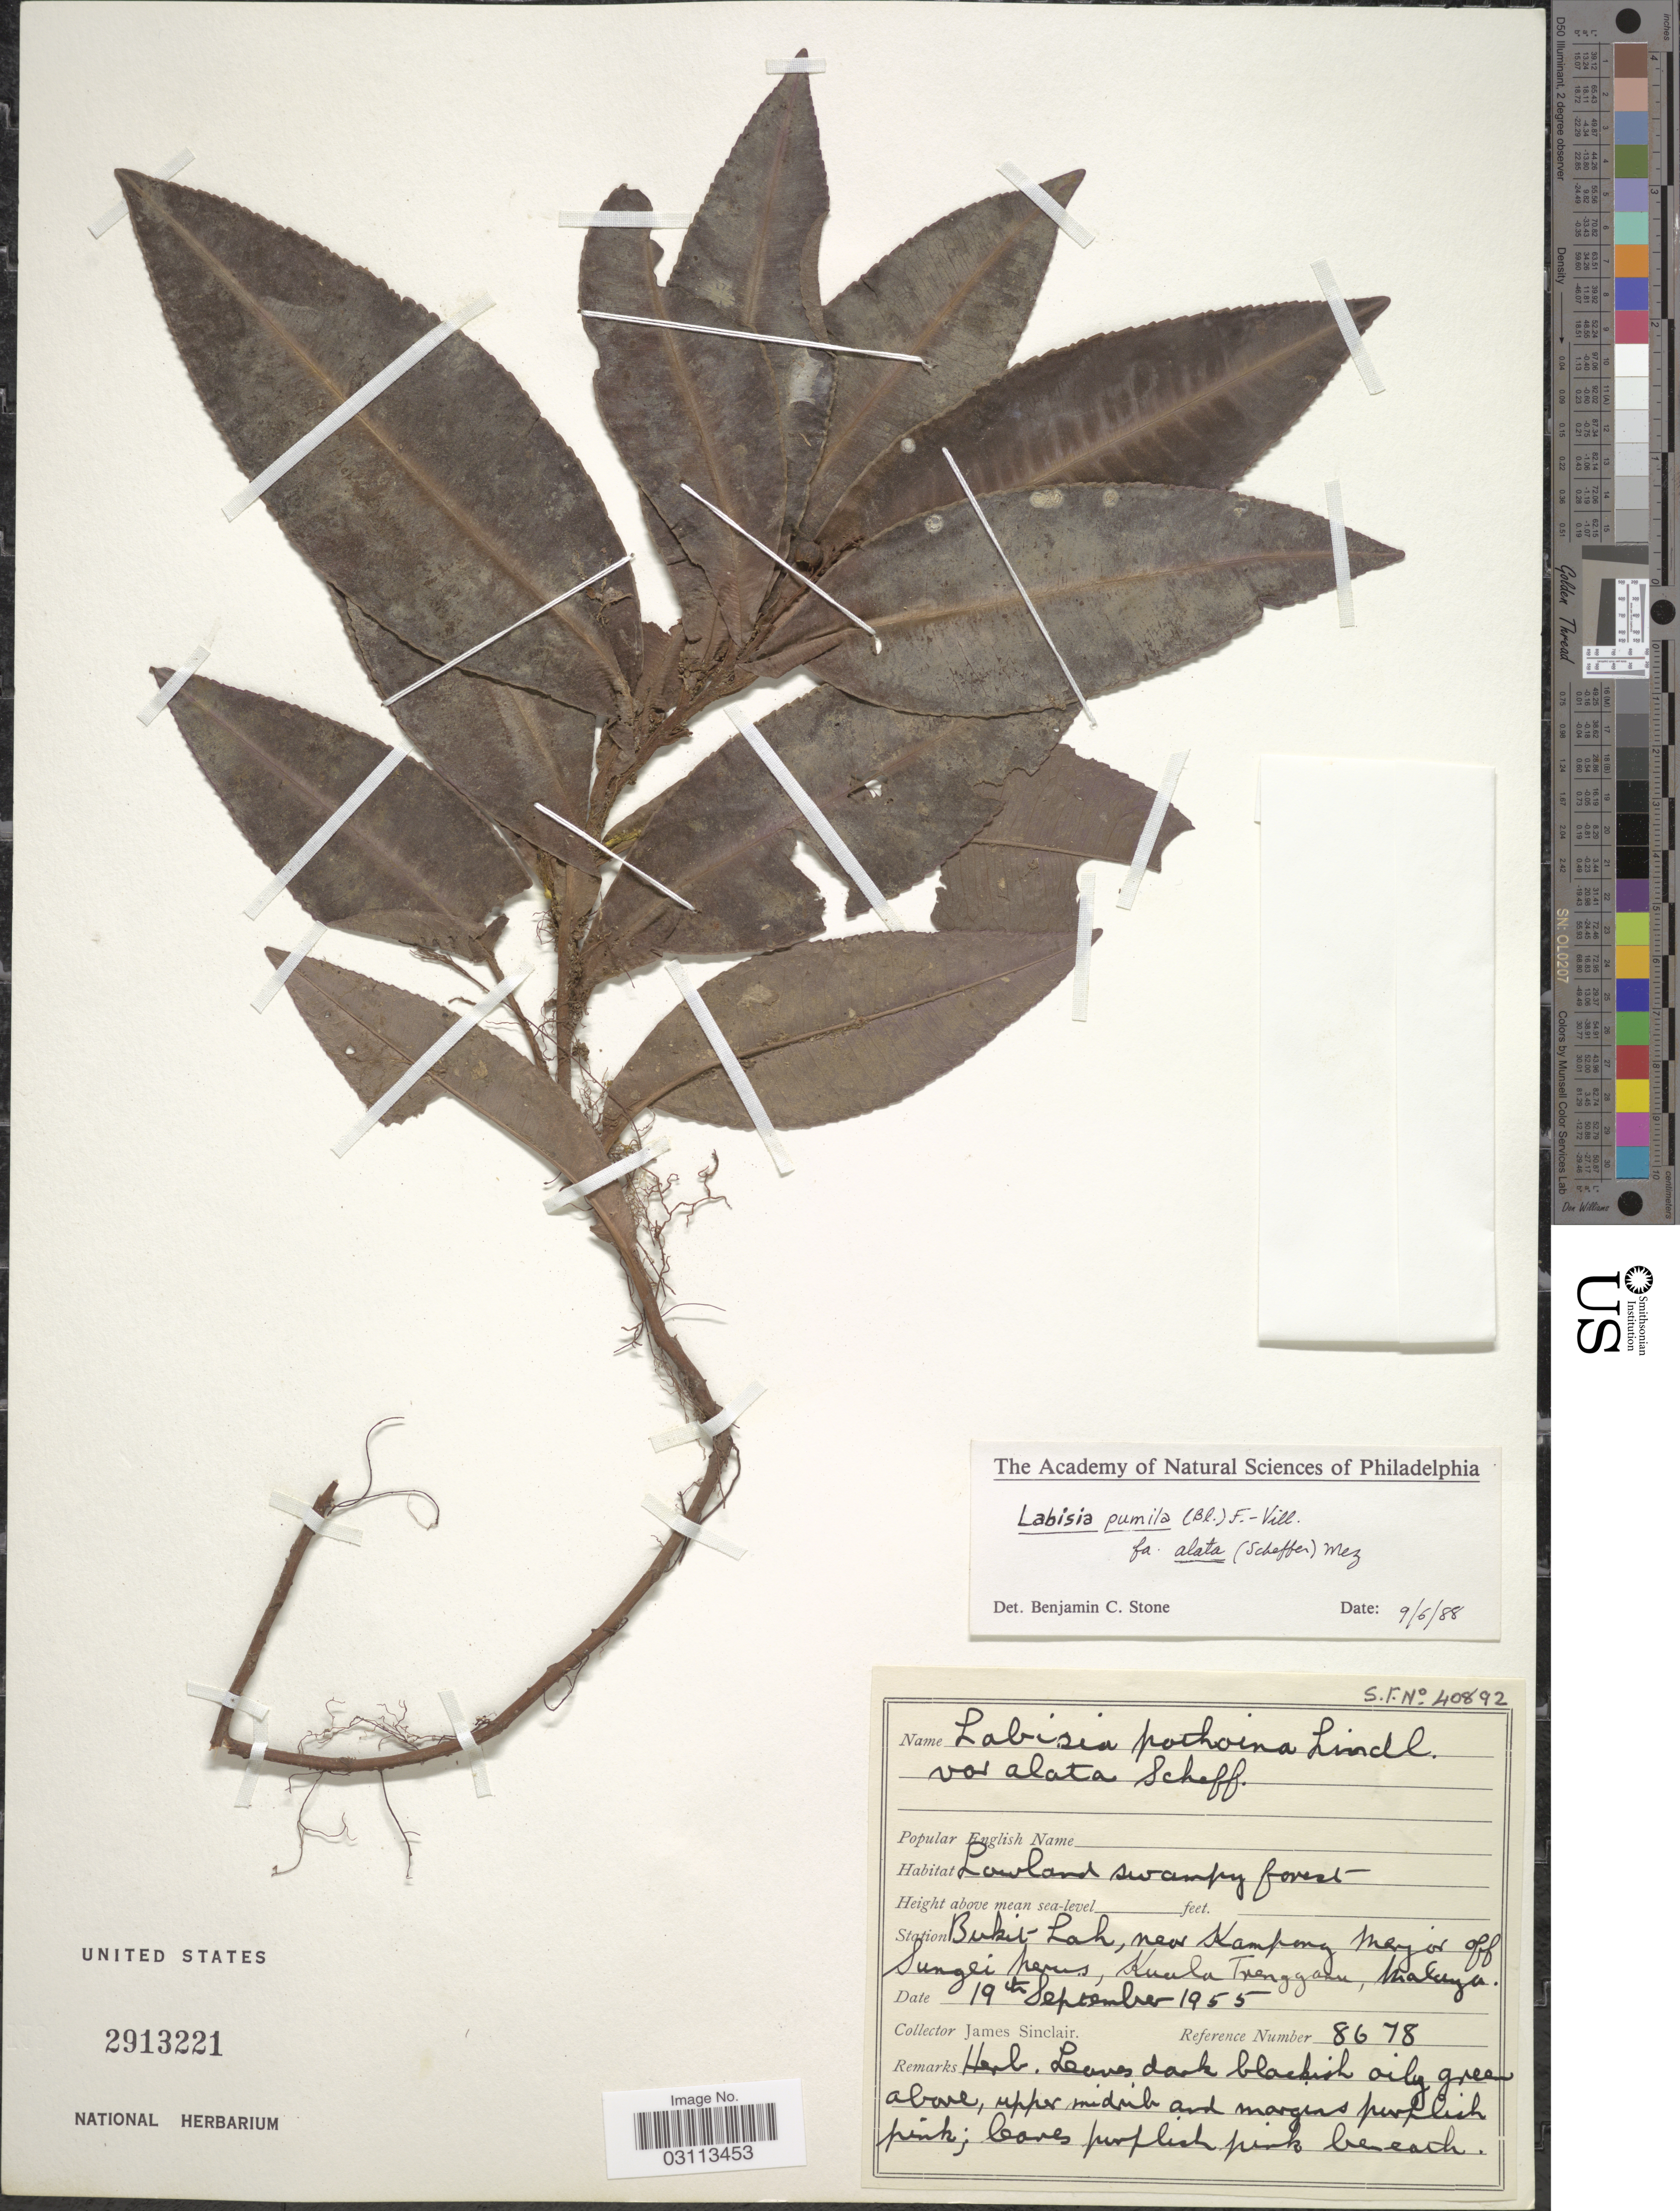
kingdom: Plantae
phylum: Tracheophyta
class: Magnoliopsida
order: Ericales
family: Primulaceae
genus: Labisia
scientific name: Labisia pumila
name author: (Blume) Fern.-Vill.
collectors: J. Sinclair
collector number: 8678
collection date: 1955-09-19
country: Malaysia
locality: Station Bukit Lah, near Kampong Major off Sungei Nerus, Kuala Trengganu, Malaya.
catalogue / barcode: US 2913221